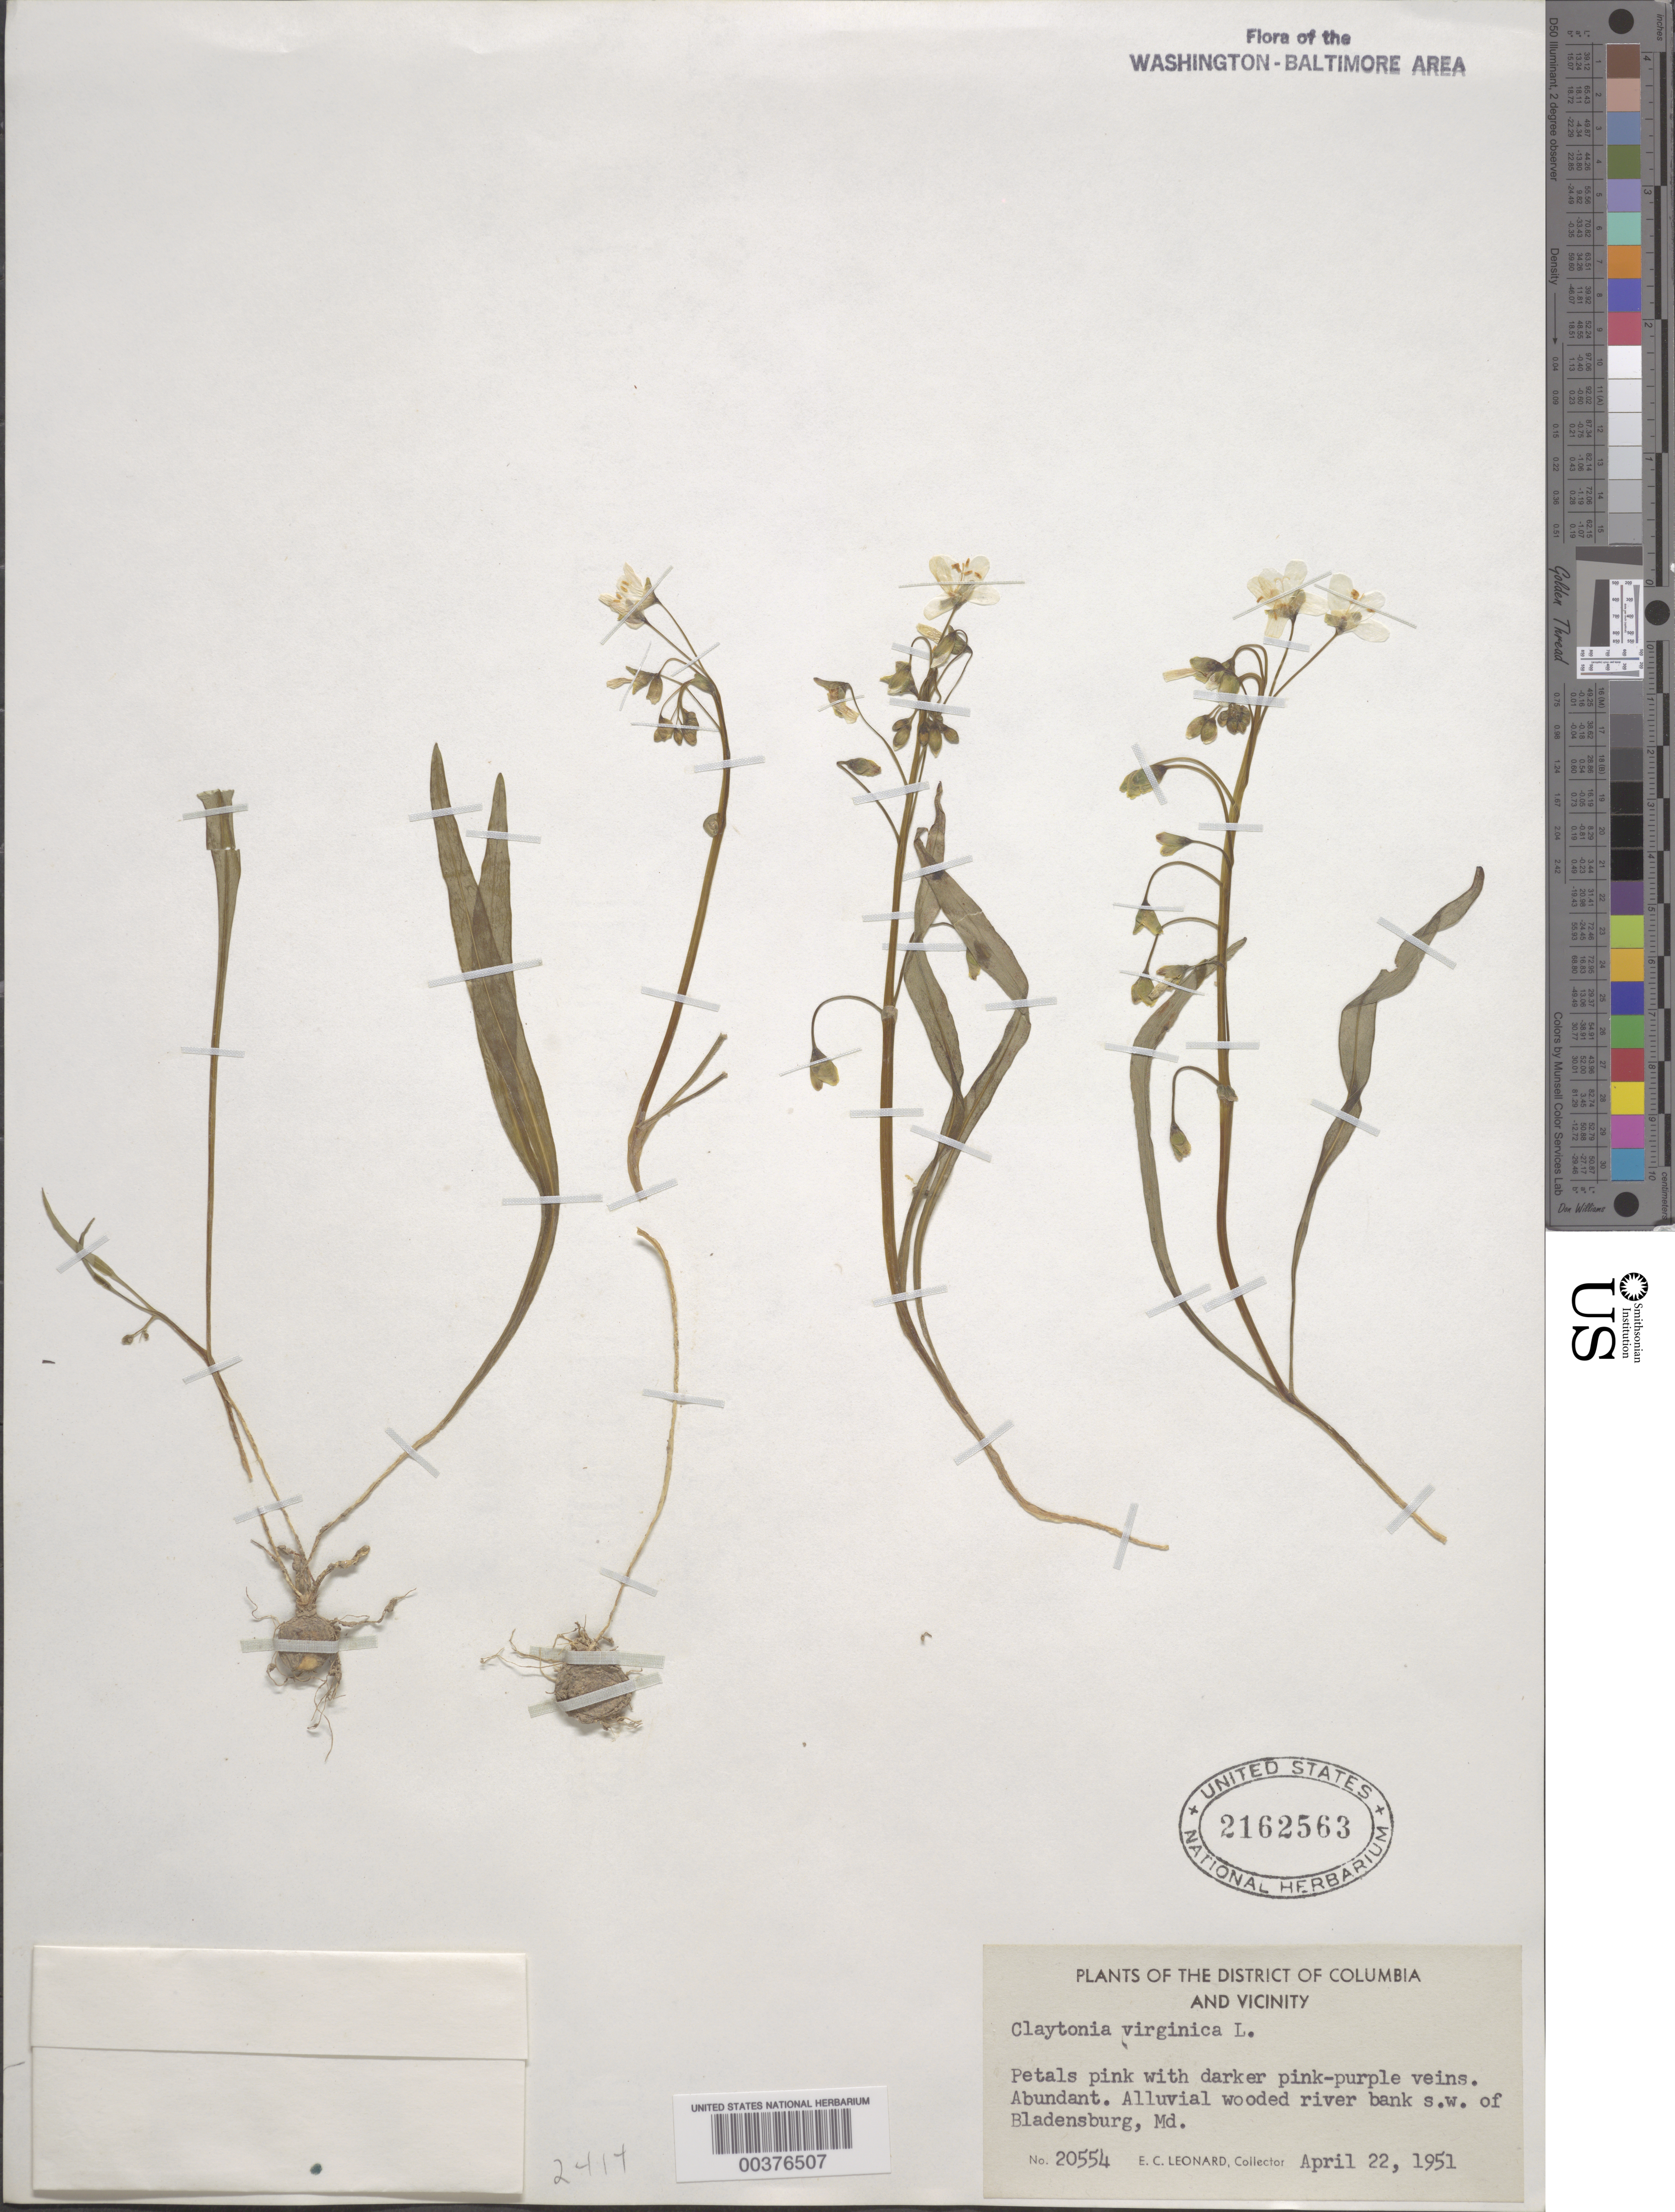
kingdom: Plantae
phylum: Tracheophyta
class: Magnoliopsida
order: Caryophyllales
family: Montiaceae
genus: Claytonia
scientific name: Claytonia virginica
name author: L.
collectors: E. C. Leonard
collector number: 20554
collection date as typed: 22 Apr 1951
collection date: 1951-04-22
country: United States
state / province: Maryland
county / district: Prince George's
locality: SW of Bladensburg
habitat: Alluvial wooded river bank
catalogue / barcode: US 2162563